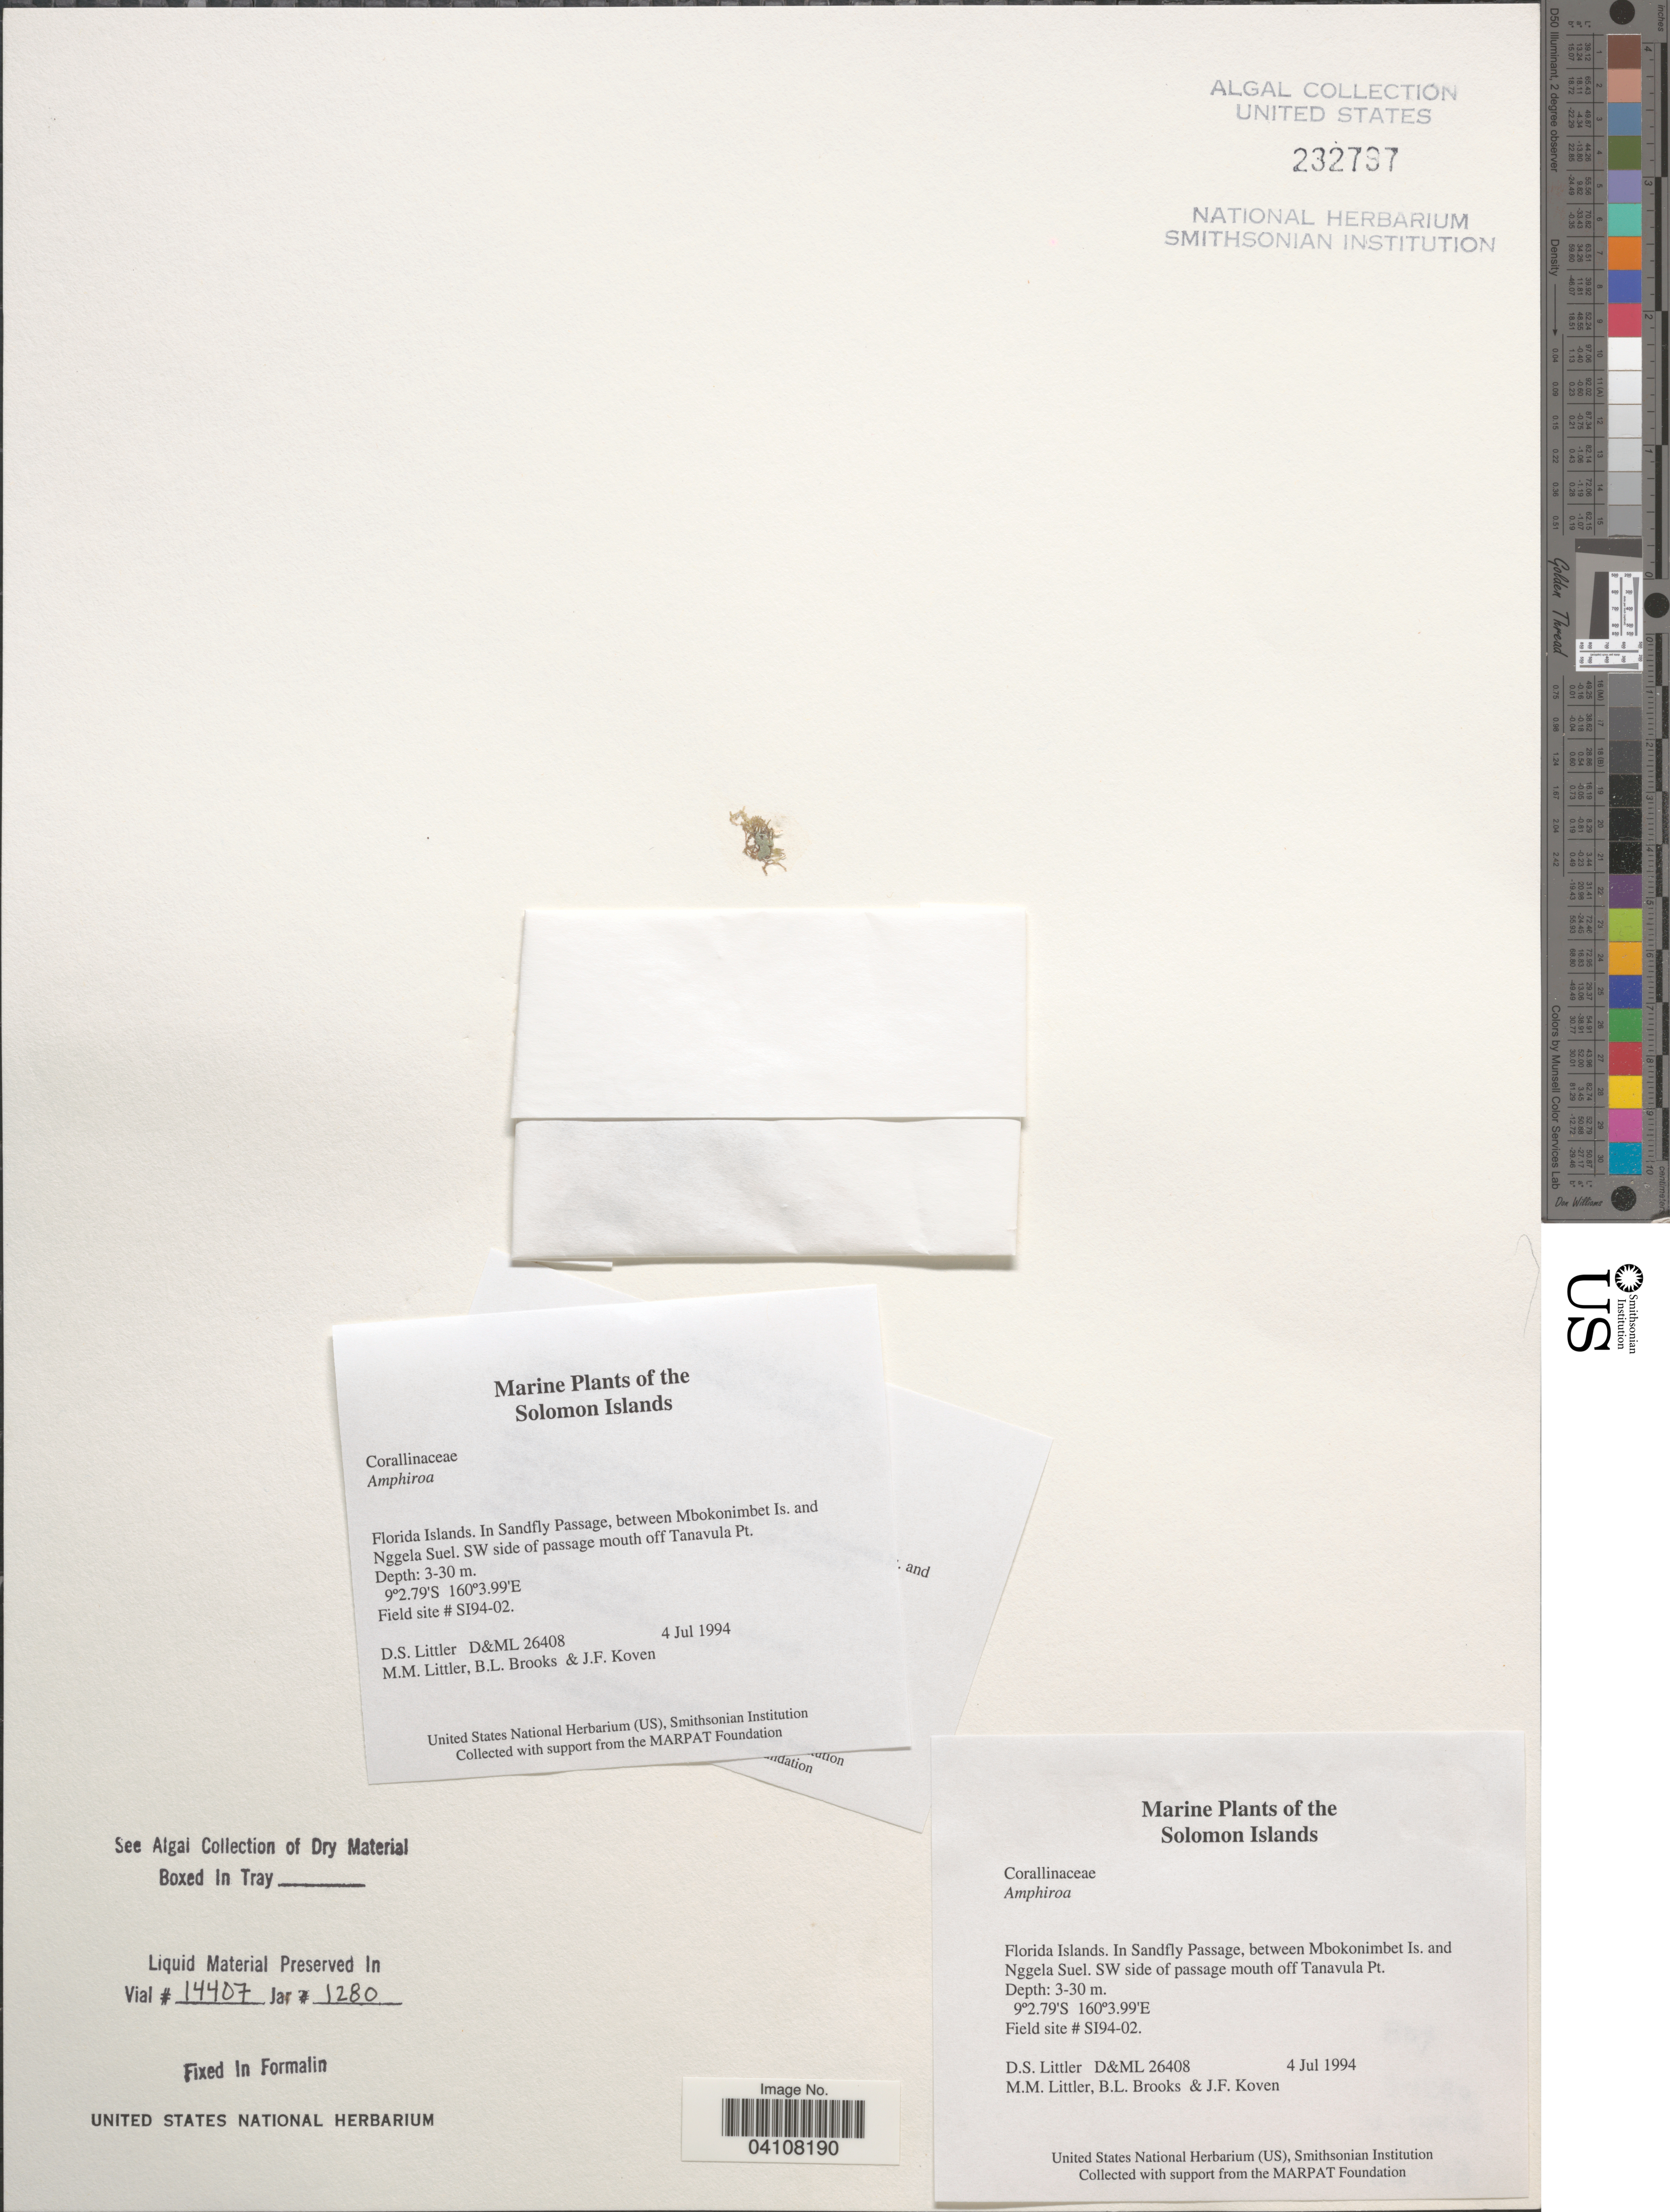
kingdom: Plantae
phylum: Rhodophyta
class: Florideophyceae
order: Corallinales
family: Lithophyllaceae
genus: Amphiroa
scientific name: Amphiroa sp.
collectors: D. S. Littler, B. Brooks & J. Koven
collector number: D&ML26408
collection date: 1994-07-04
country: Solomon Islands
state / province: Solomon Islands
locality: Florida Islands. In Sandfly Passage, between Mbokonimbet Is. and Nggela Suel. SW side of passage mouth off Tanavula Pt. Field site # SI94-02.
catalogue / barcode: US 232797